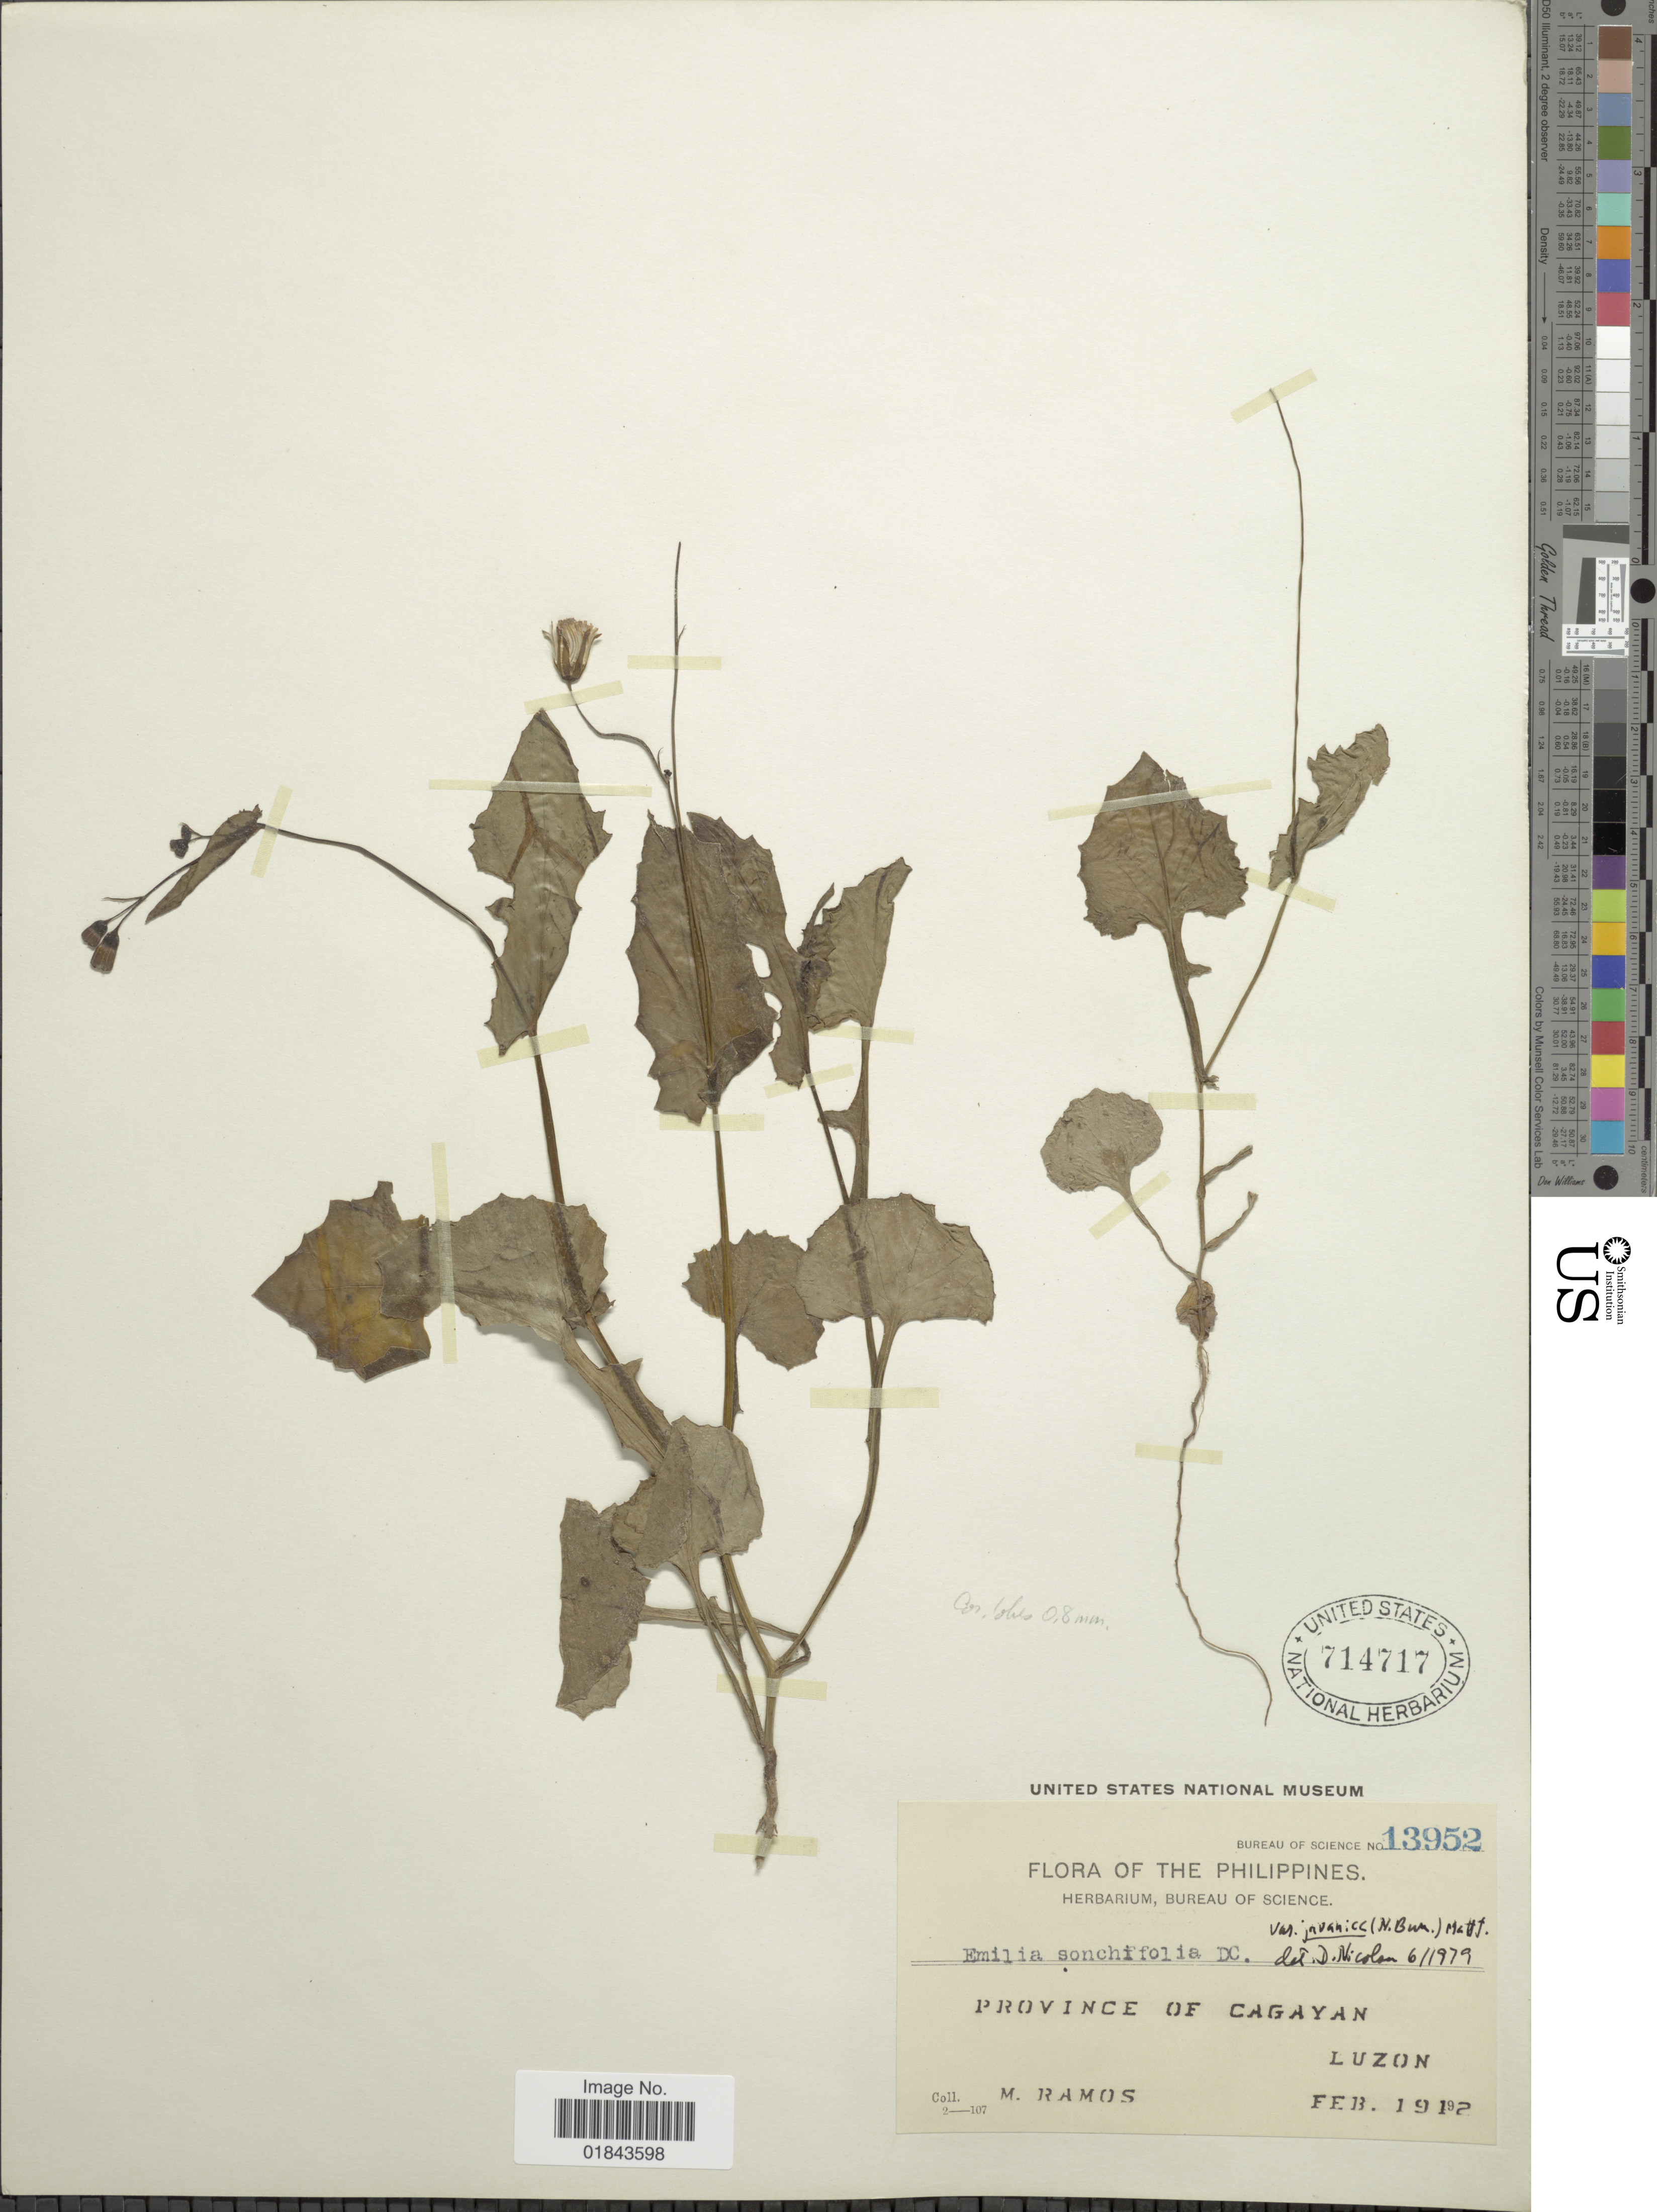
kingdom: Plantae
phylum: Tracheophyta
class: Magnoliopsida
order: Asterales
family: Asteraceae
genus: Emilia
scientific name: Emilia sonchifolia var. javanica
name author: (Burm. f.) Mattf.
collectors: M. Ramos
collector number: Bureau of Science 13952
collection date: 1912-02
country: Philippines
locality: Province of Cagayan, Luzon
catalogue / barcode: US 714717